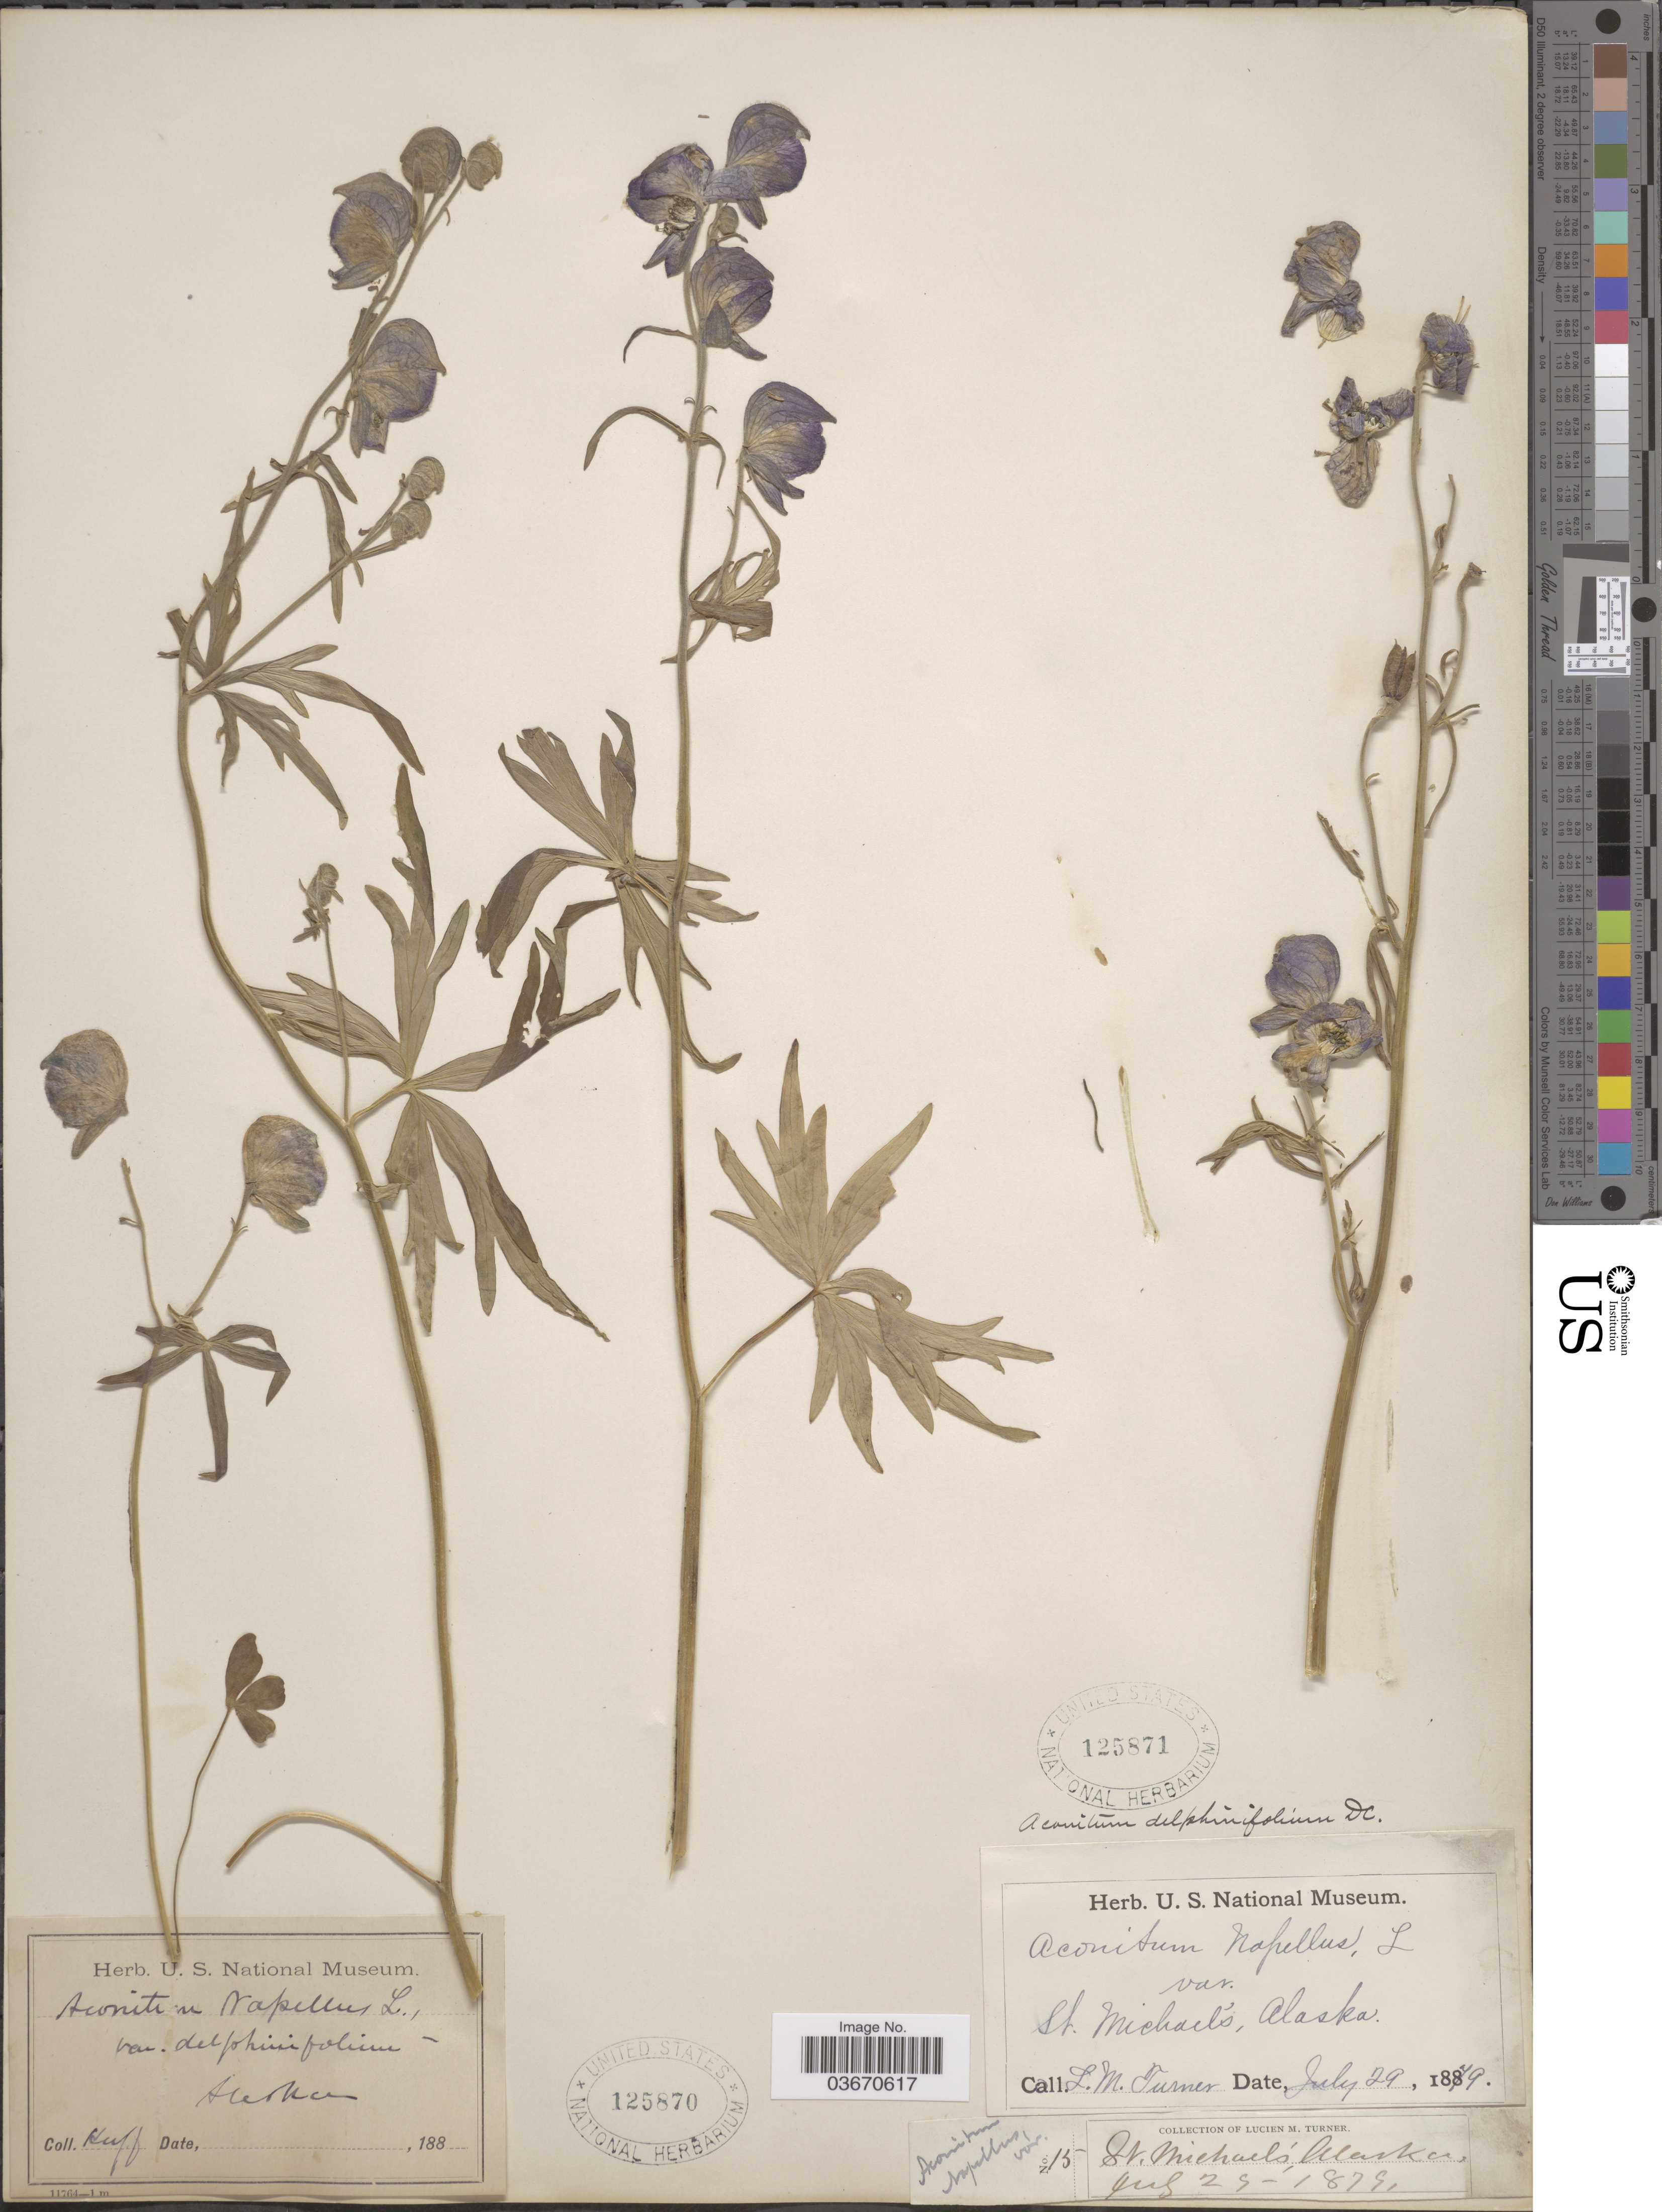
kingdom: Plantae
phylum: Tracheophyta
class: Magnoliopsida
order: Ranunculales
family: Ranunculaceae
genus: Aconitum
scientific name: Aconitum delphinifolium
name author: DC.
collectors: L. M. Turner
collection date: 1879-07-29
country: United States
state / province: Alaska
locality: St. Michaels.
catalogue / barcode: US 125871-2